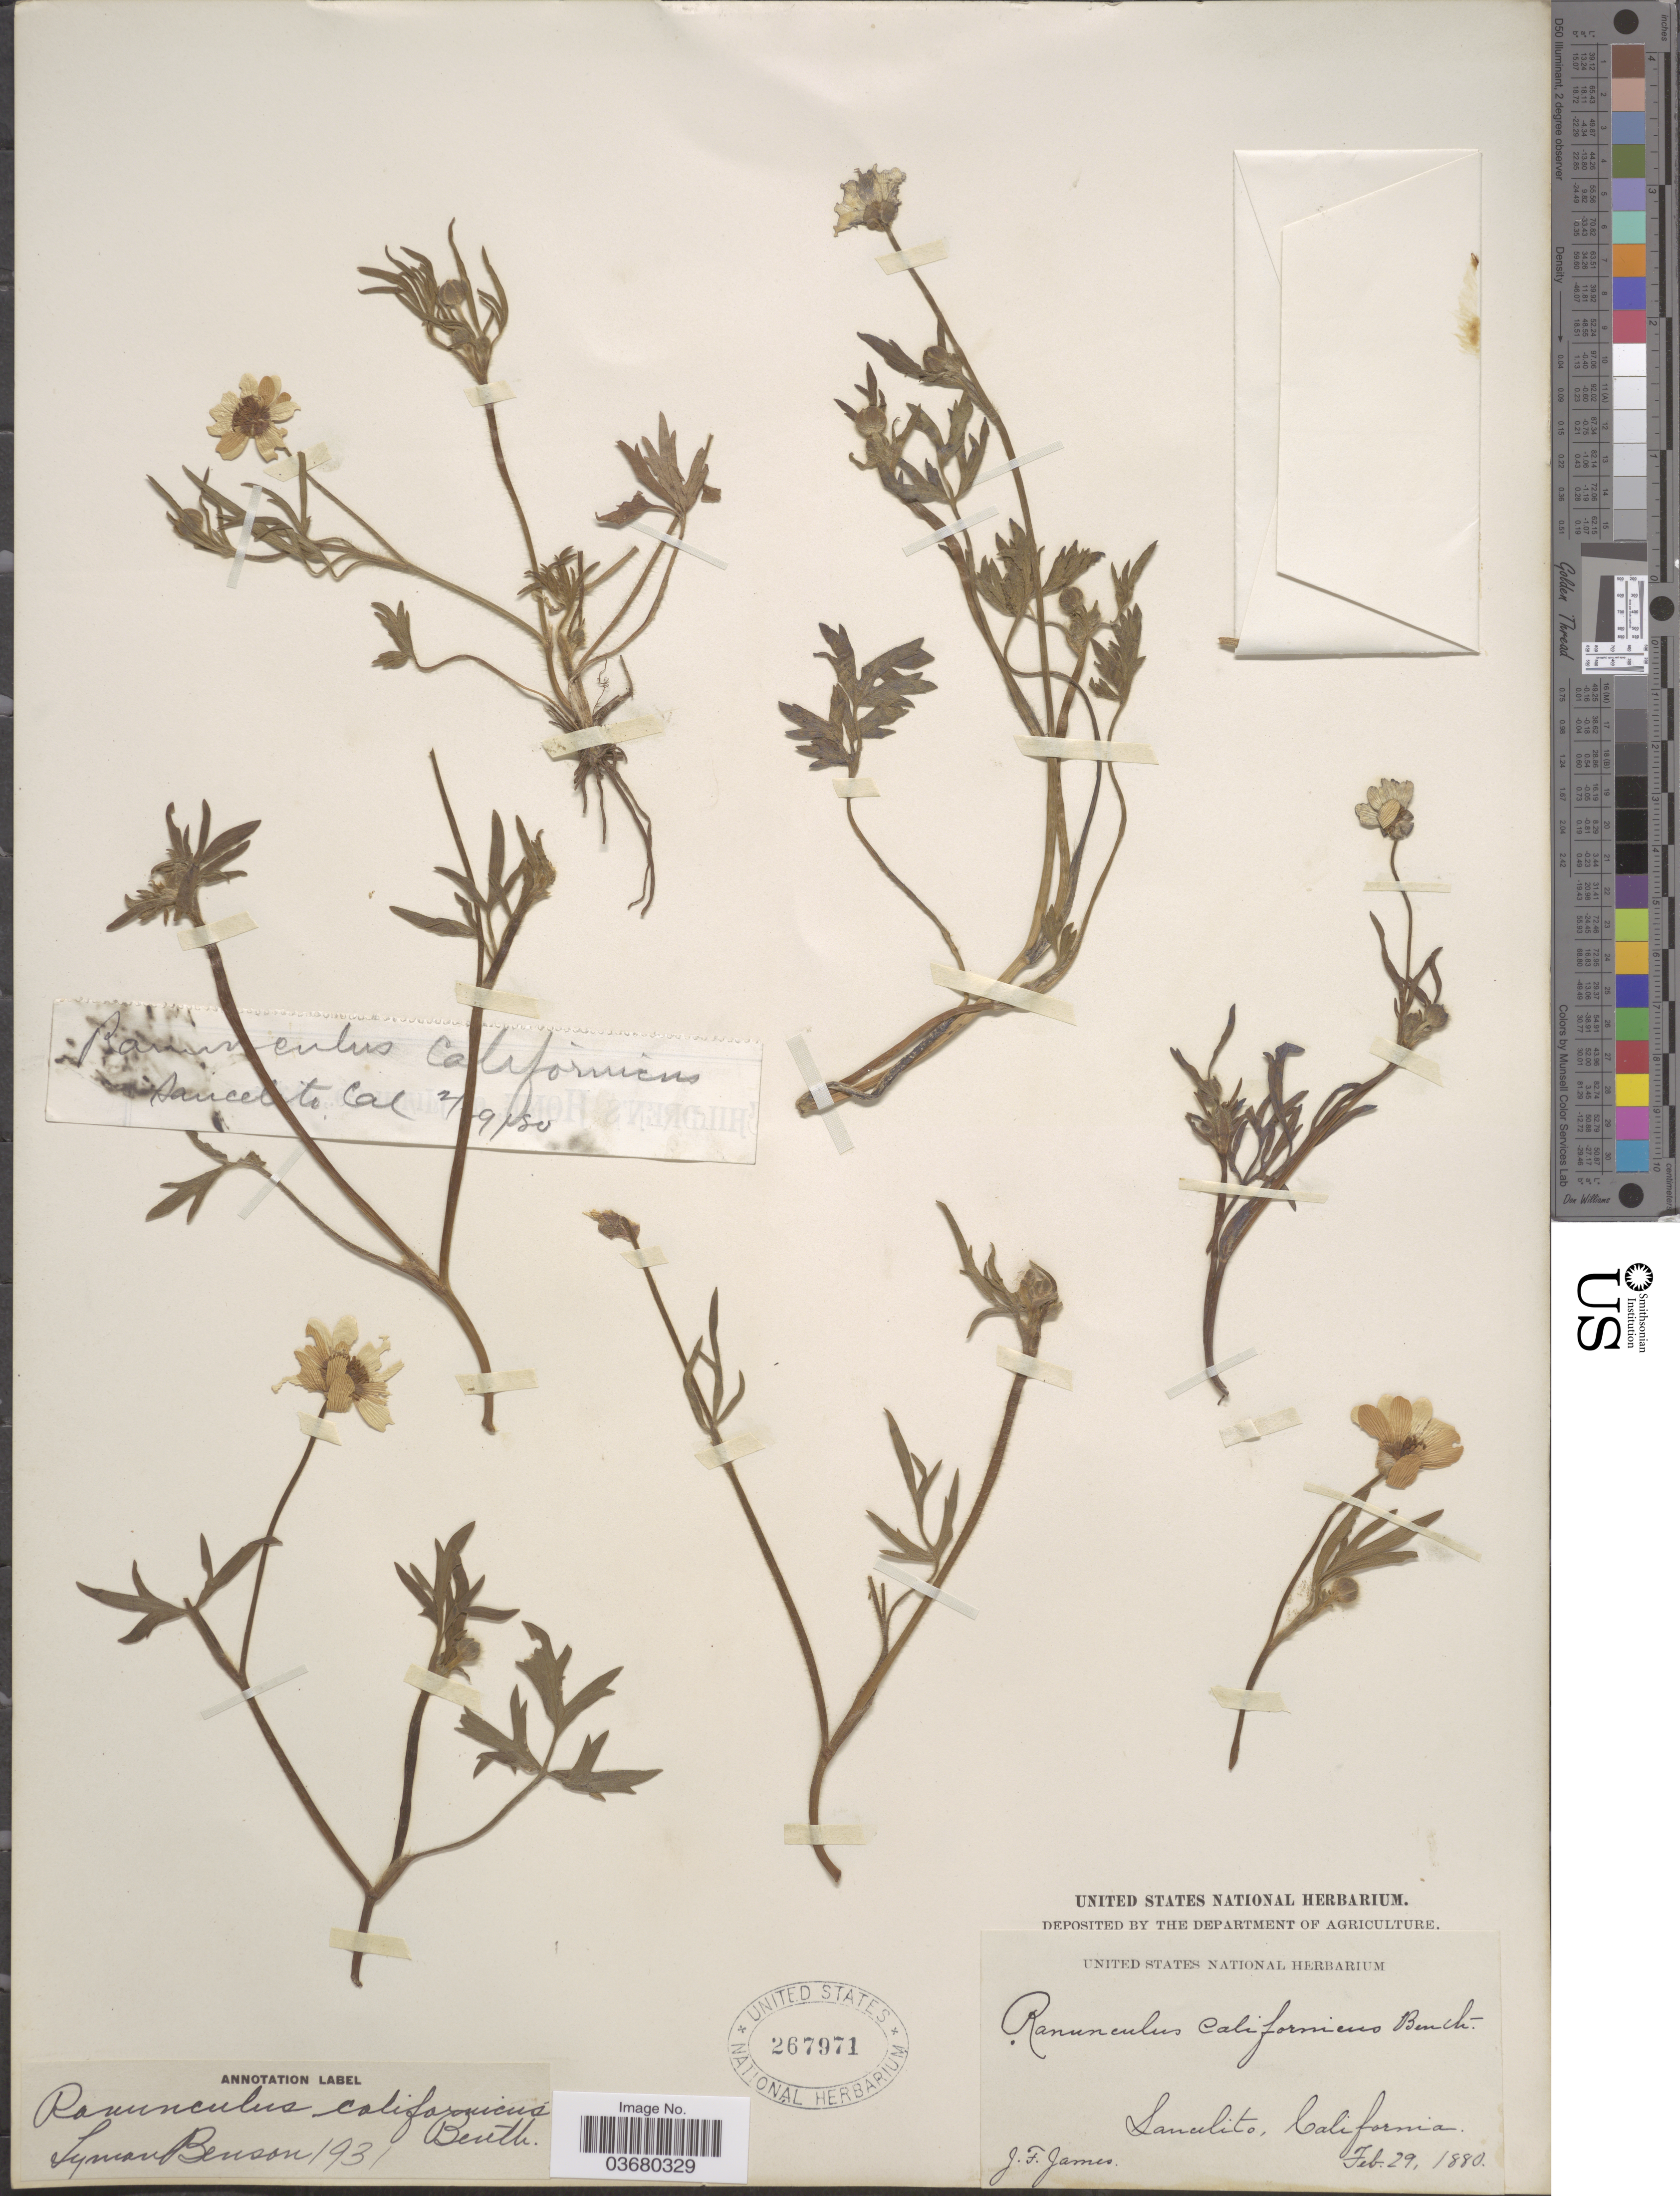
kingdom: Plantae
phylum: Tracheophyta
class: Magnoliopsida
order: Ranunculales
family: Ranunculaceae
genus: Ranunculus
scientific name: Ranunculus californicus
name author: Benth.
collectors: J. James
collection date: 1880-02-29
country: United States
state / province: California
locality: Saucelito.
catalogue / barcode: US 267971